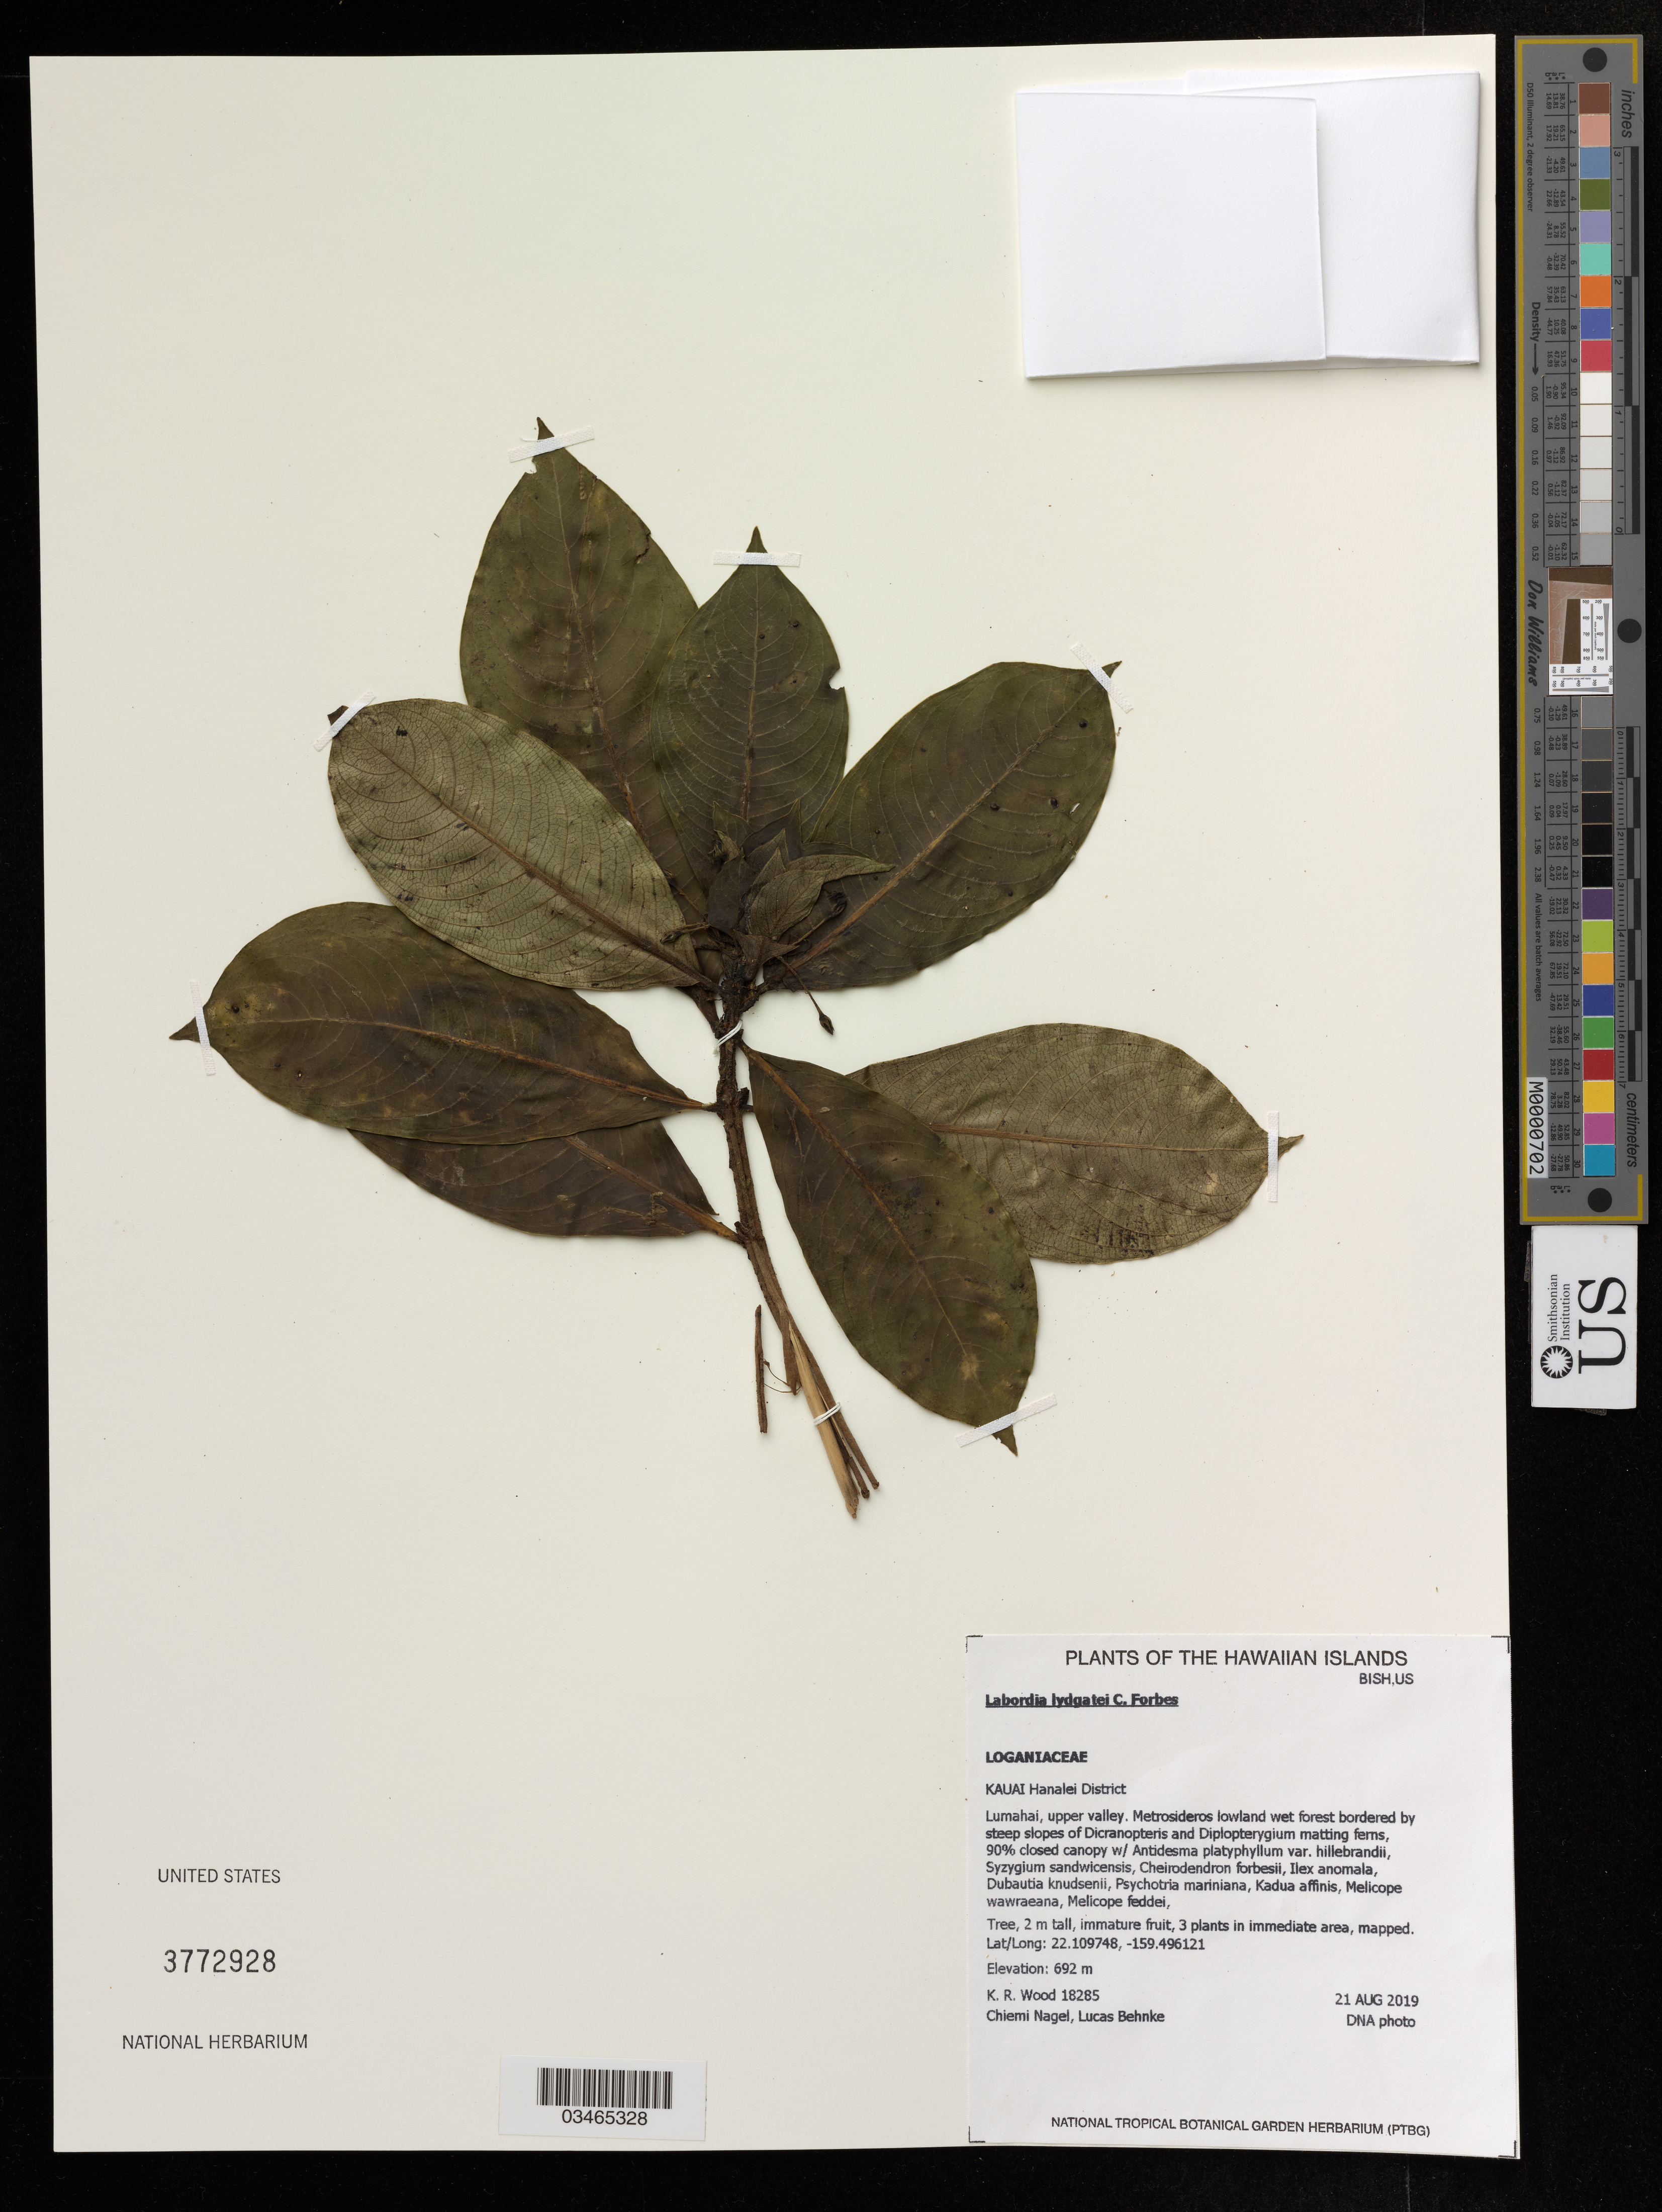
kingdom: Plantae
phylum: Tracheophyta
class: Magnoliopsida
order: Gentianales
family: Loganiaceae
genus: Geniostoma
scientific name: Geniostoma lydgatei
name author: (C.N. Forbes) Byng & Christenh.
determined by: Wagner, W. L., (BOT), Smithsonian Institution - National Museum of Natural History (UNITED STATES)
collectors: K. R. Wood, C. Nagel & L. Behnke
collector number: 18285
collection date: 2019-08-21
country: United States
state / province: Hawaii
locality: Kauai Hanalei District, Lumahai, upper valley.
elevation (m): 692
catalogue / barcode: US 3772928